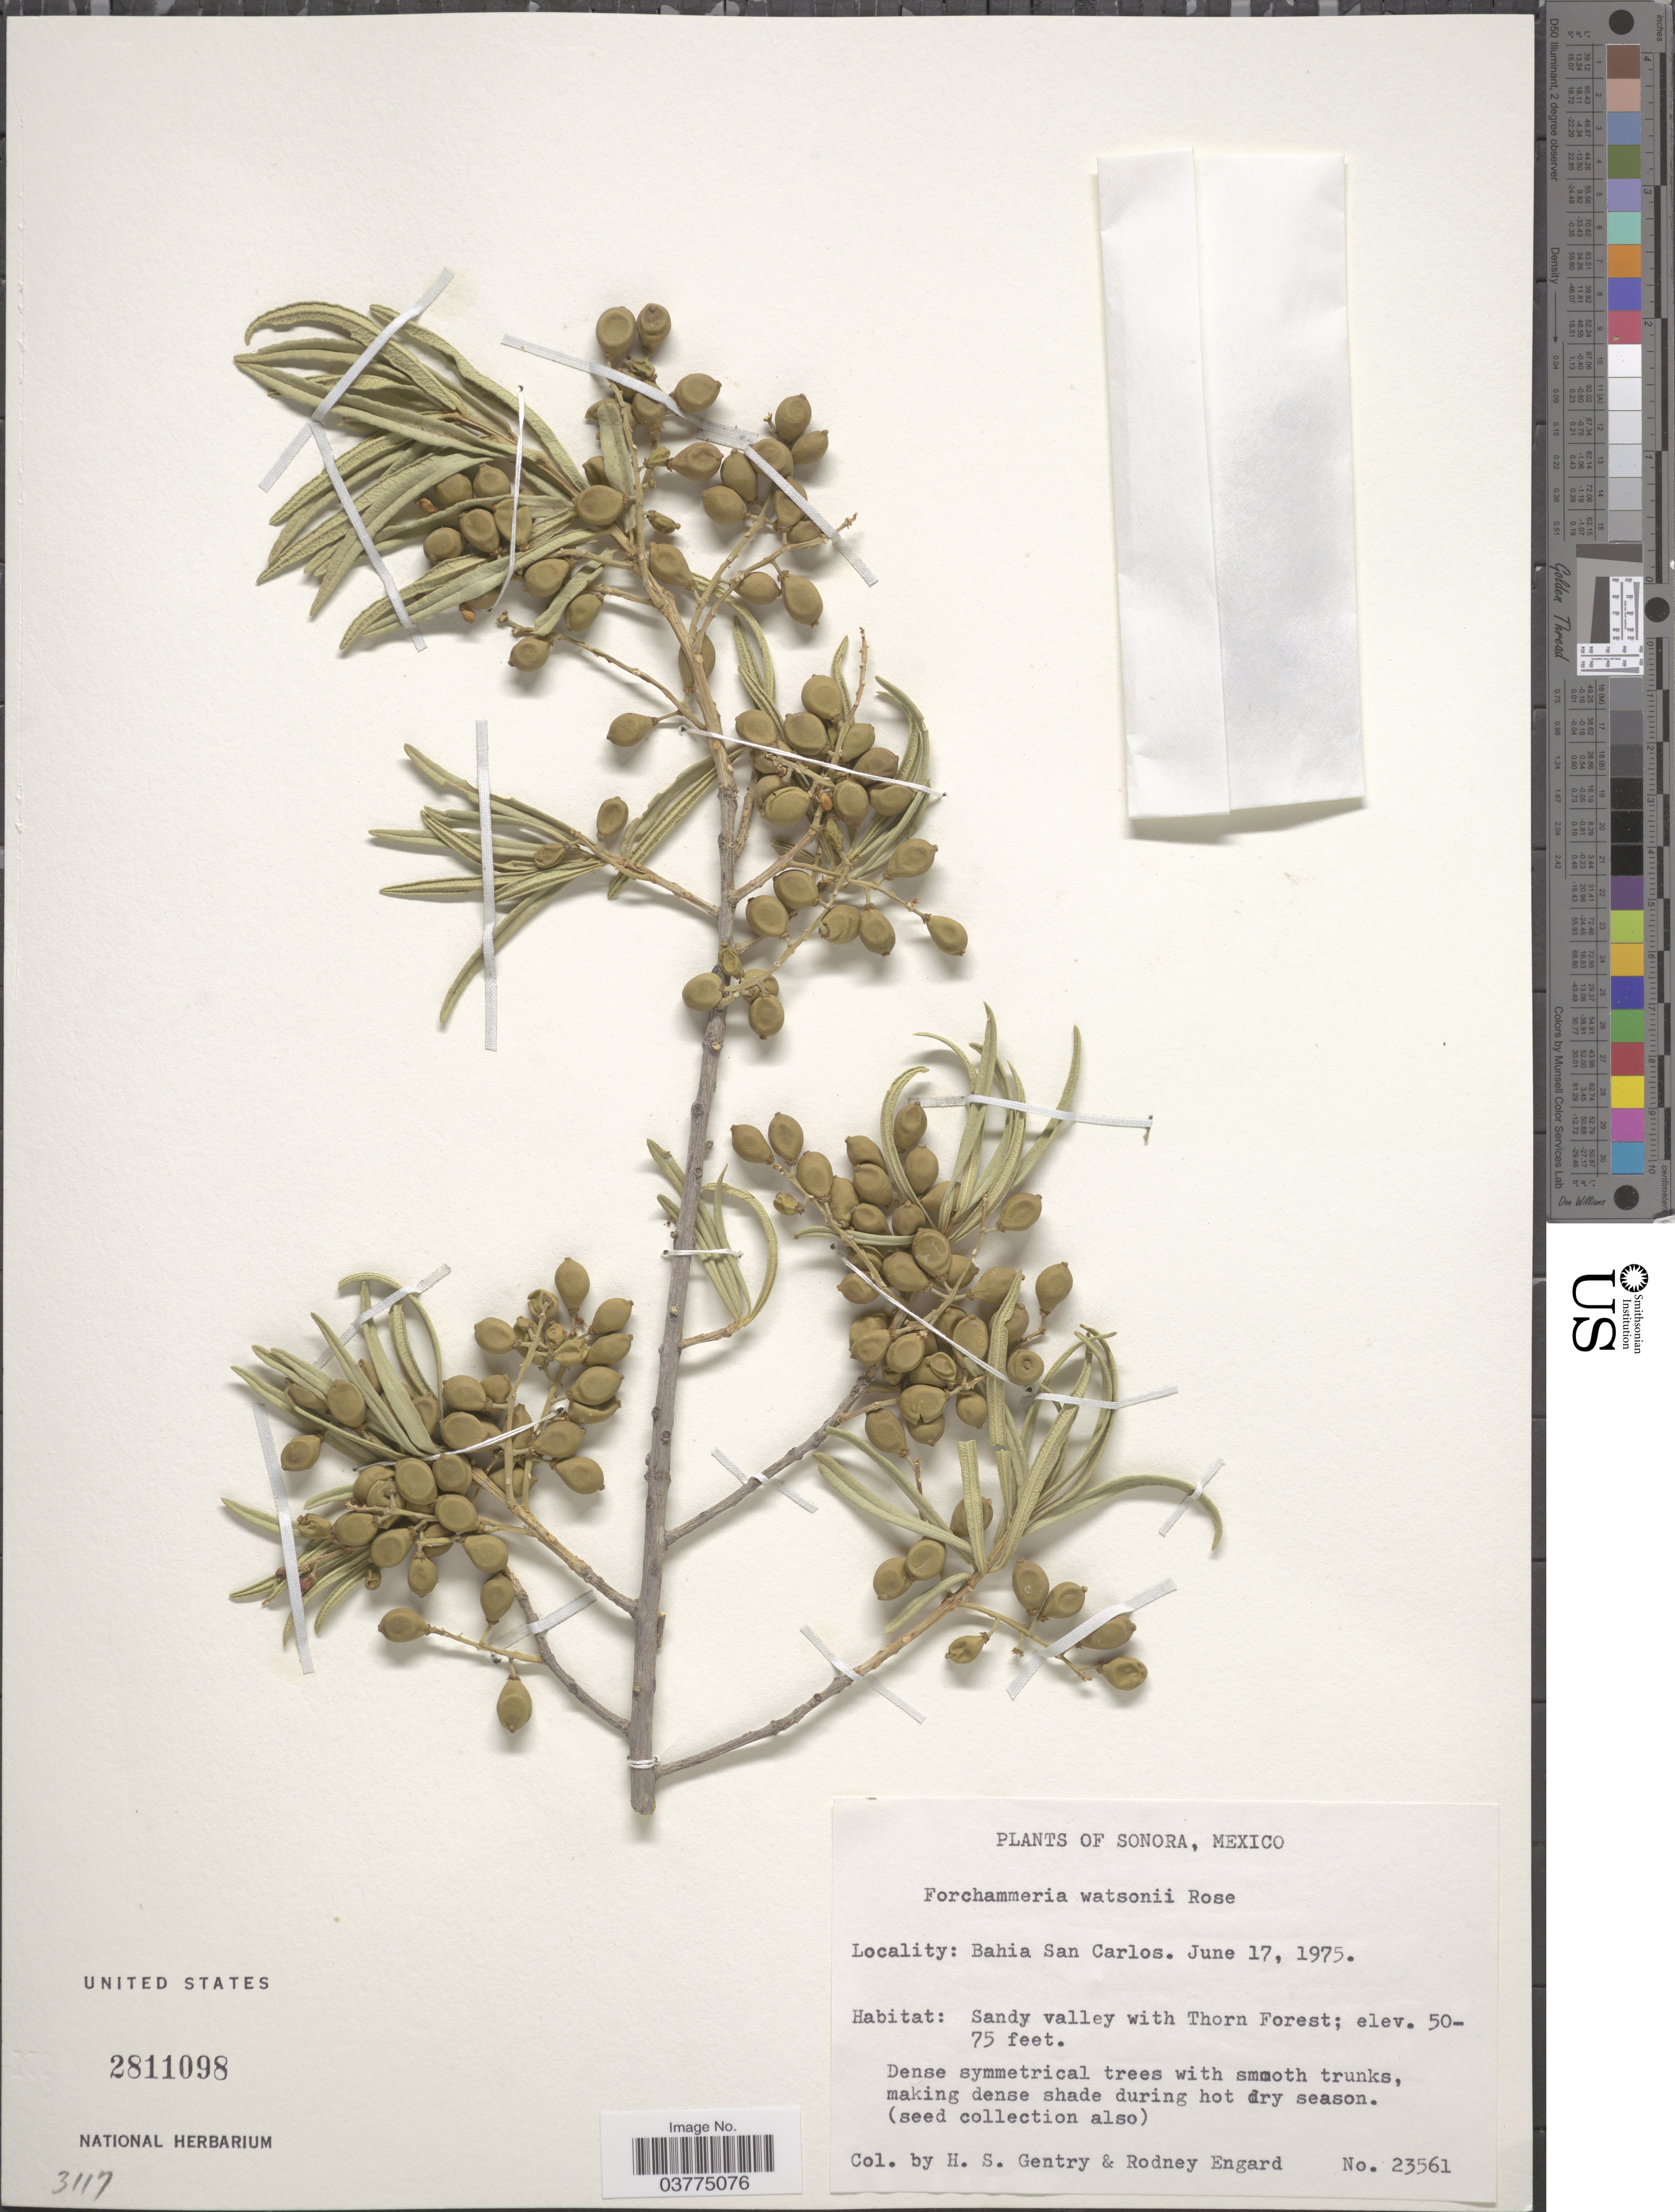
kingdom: Plantae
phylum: Tracheophyta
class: Magnoliopsida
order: Brassicales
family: Stixaceae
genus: Forchhammeria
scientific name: Forchhammeria watsonii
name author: Rose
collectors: H. S. Gentry & R. Engard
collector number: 23561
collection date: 1975-06-17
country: Mexico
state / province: Sonora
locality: Bahia San Carlos. Sandy valley with Thorn Forest.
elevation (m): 15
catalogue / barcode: US 2811098